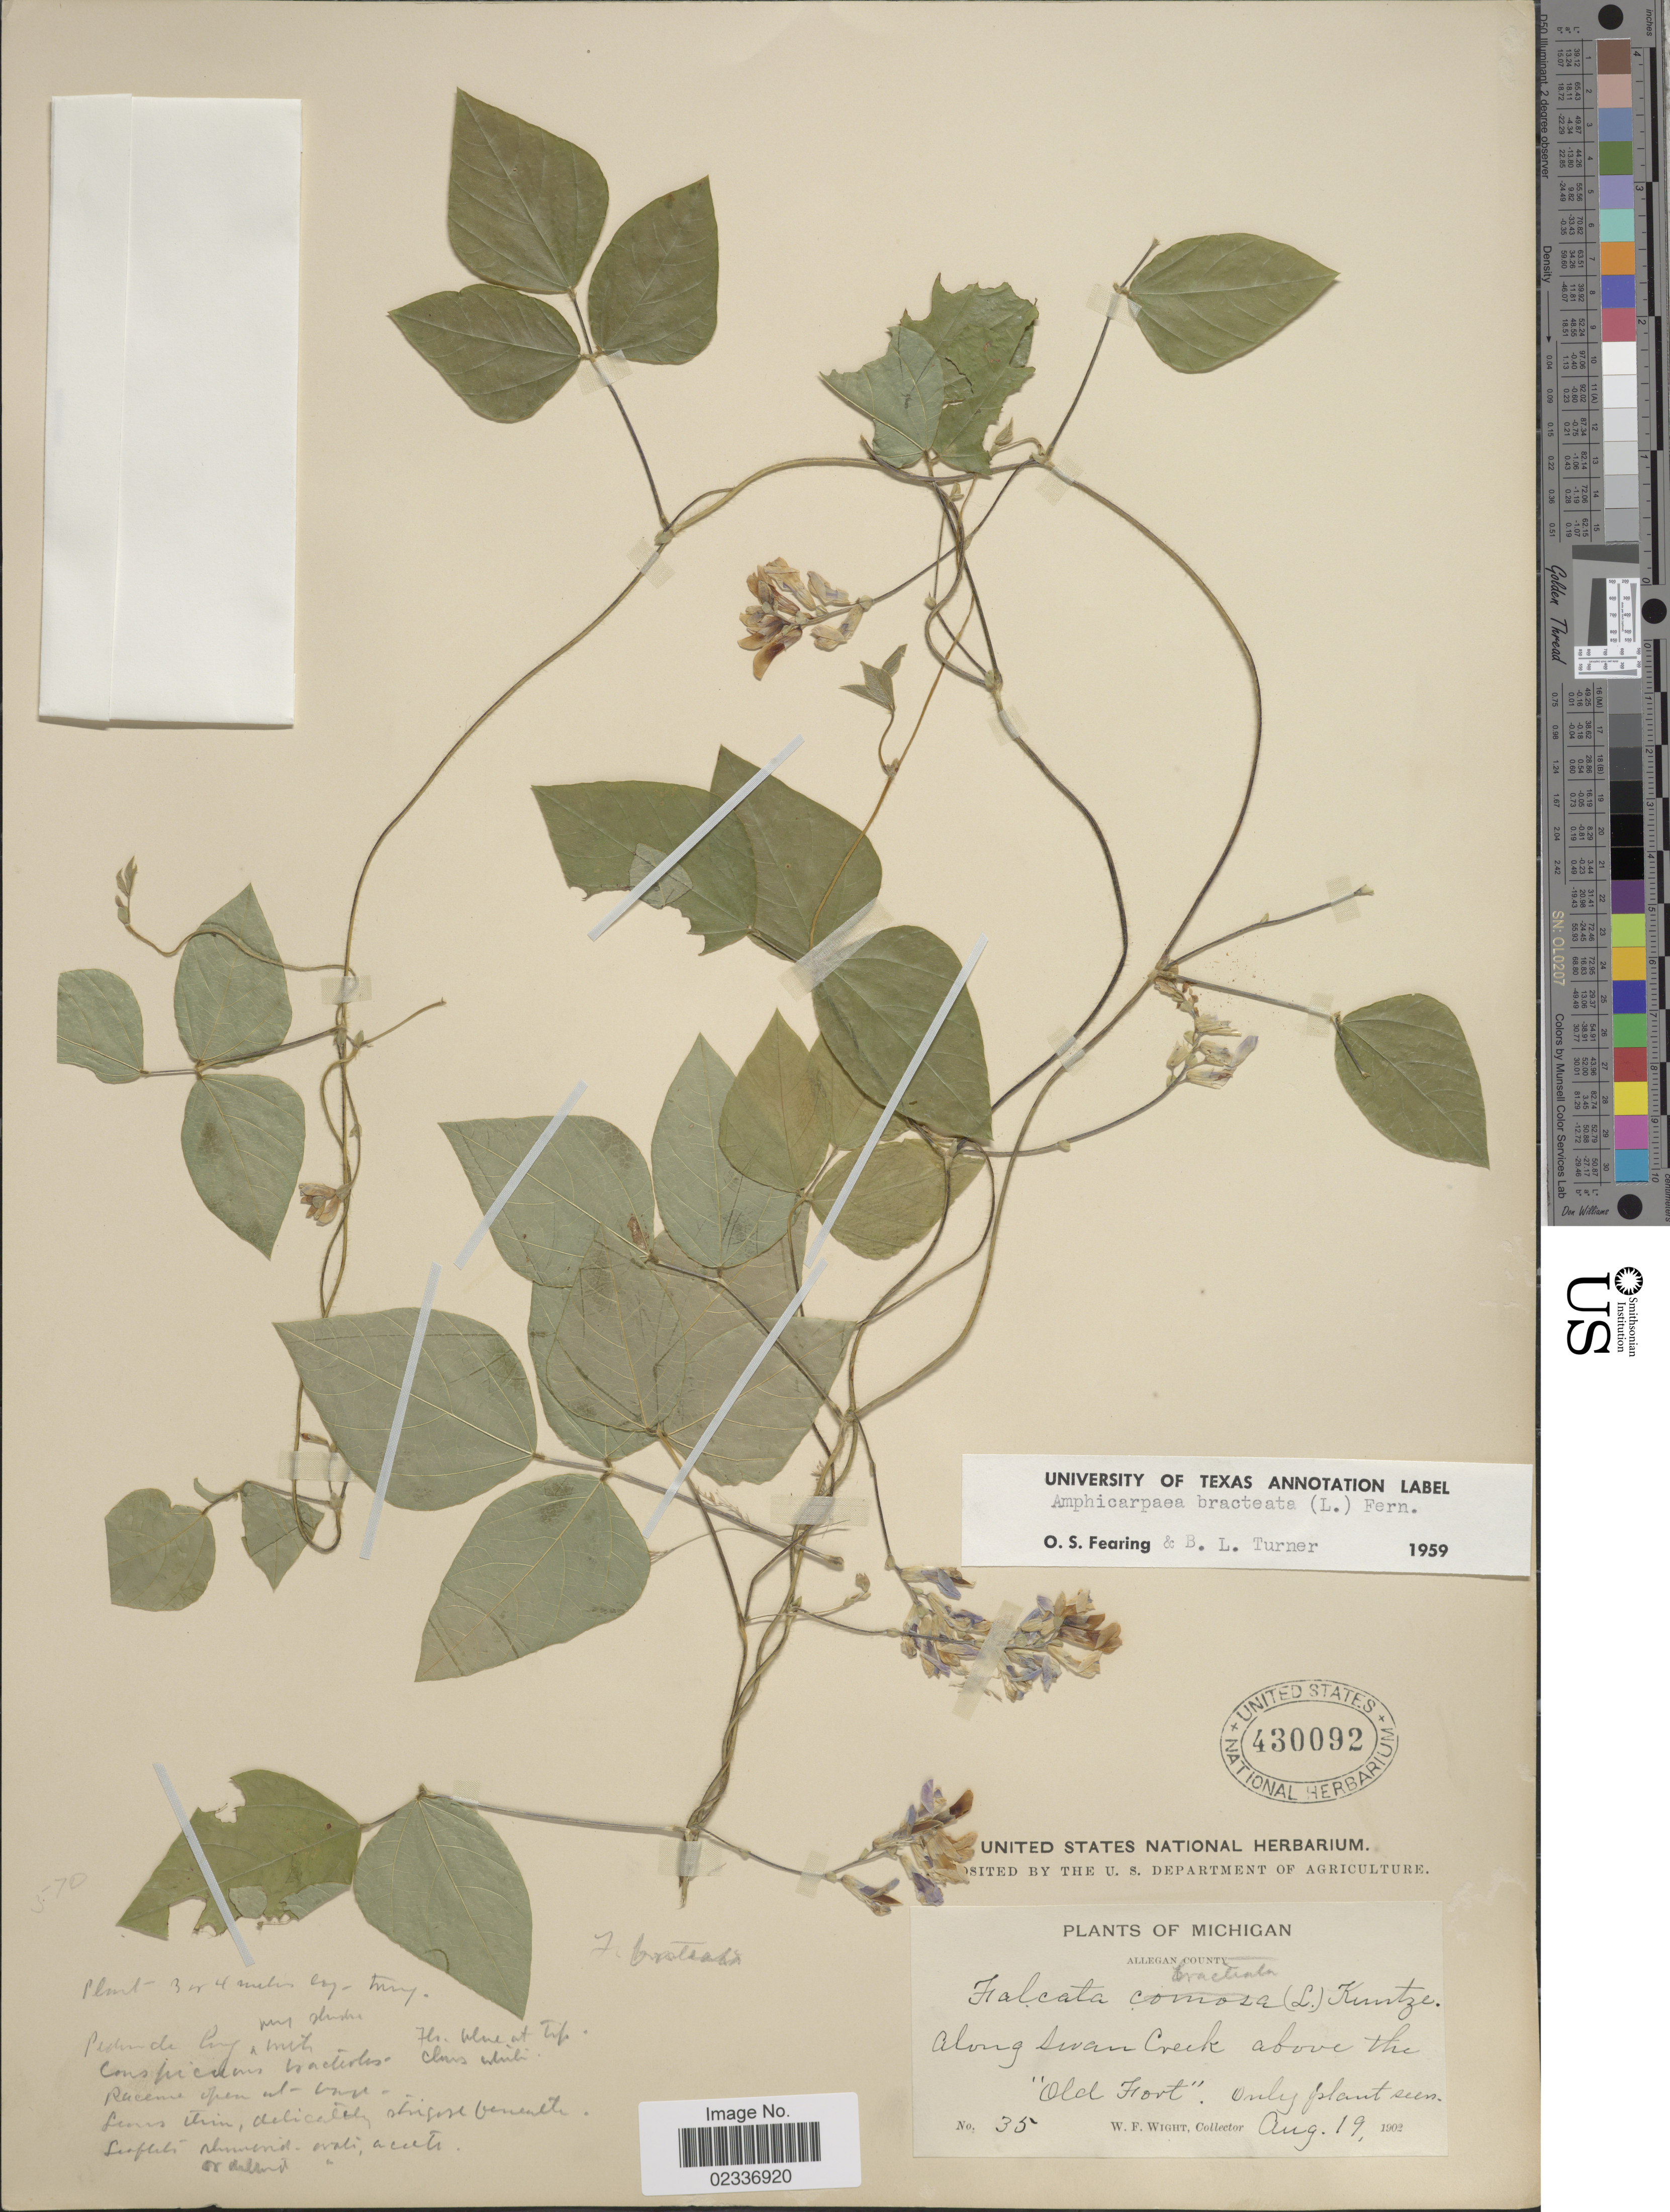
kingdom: Plantae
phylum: Tracheophyta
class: Magnoliopsida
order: Fabales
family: Fabaceae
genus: Amphicarpaea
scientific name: Amphicarpaea bracteata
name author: (L.) Fernald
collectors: W. Wight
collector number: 35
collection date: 1902-08-19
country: United States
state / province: Michigan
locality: Allegan County. Along Swan Creek above the "Old Fort"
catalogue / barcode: US 430092